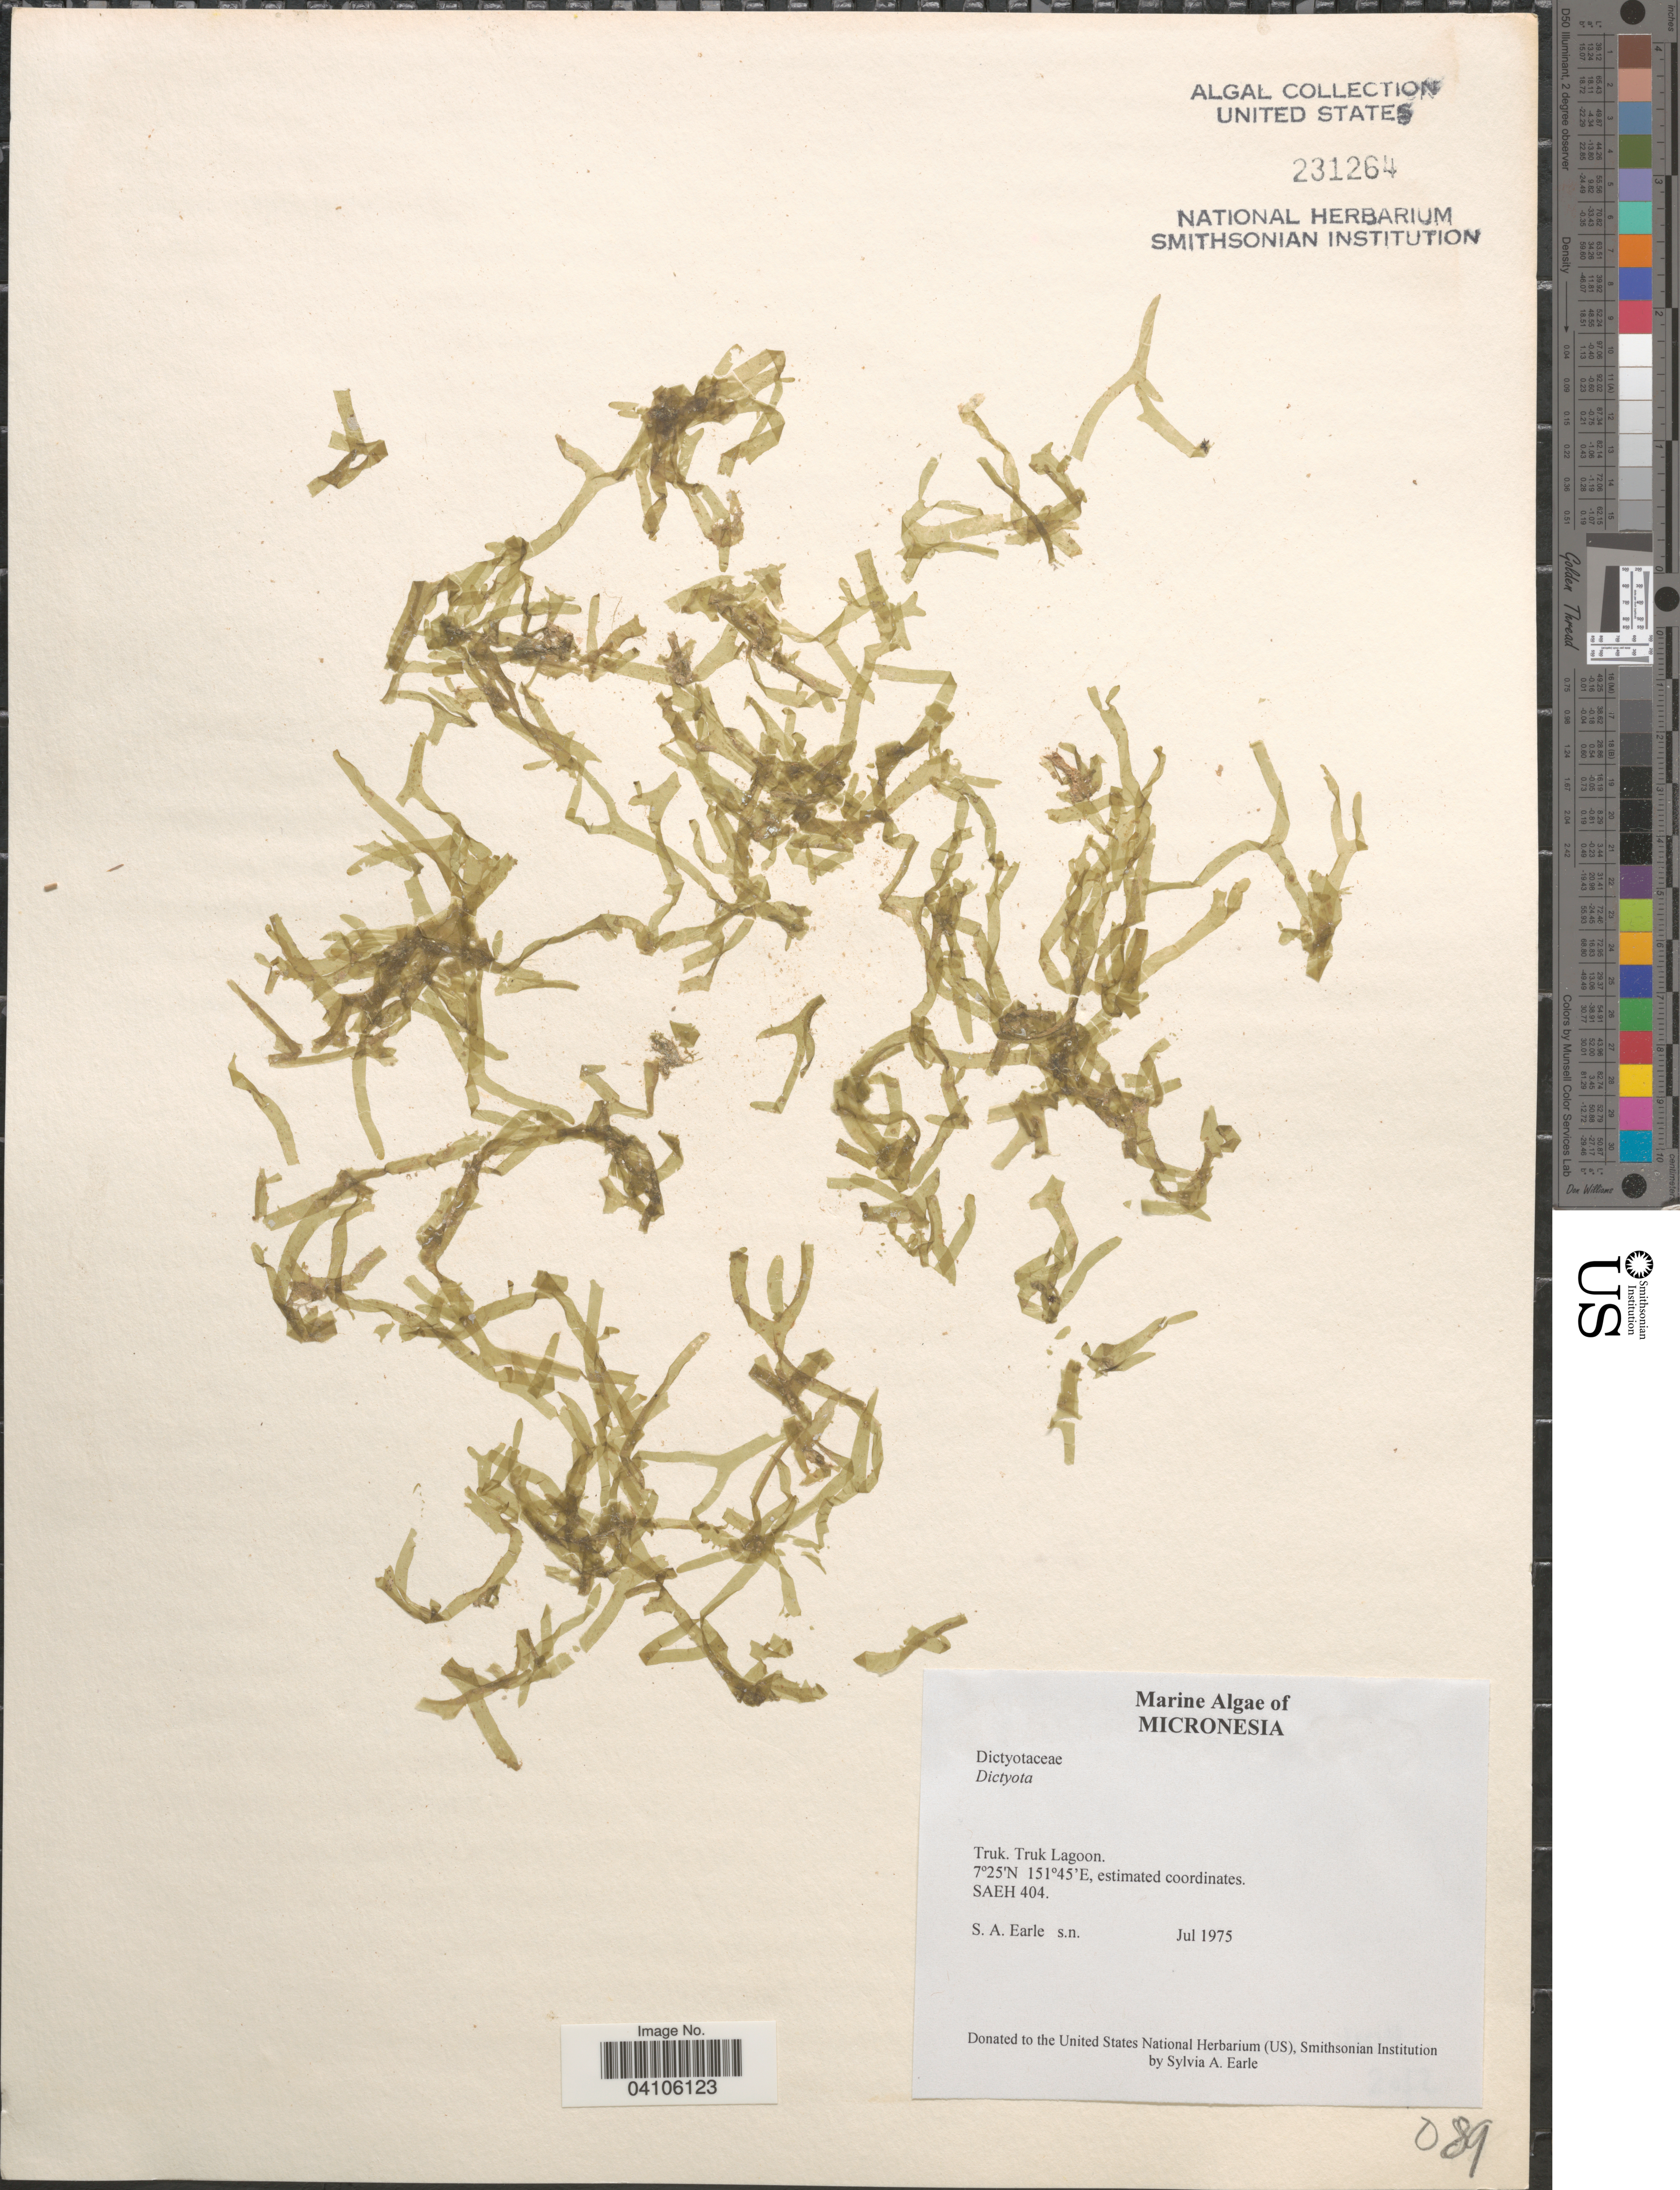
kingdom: Chromista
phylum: Ochrophyta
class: Phaeophyceae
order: Dictyotales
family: Dictyotaceae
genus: Dictyota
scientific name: Dictyota sp.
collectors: S. A. Earle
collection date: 1975-07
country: Micronesia, Federated States of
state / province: Truk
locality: Truk Lagoon. SAEH 404.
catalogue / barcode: US 231264